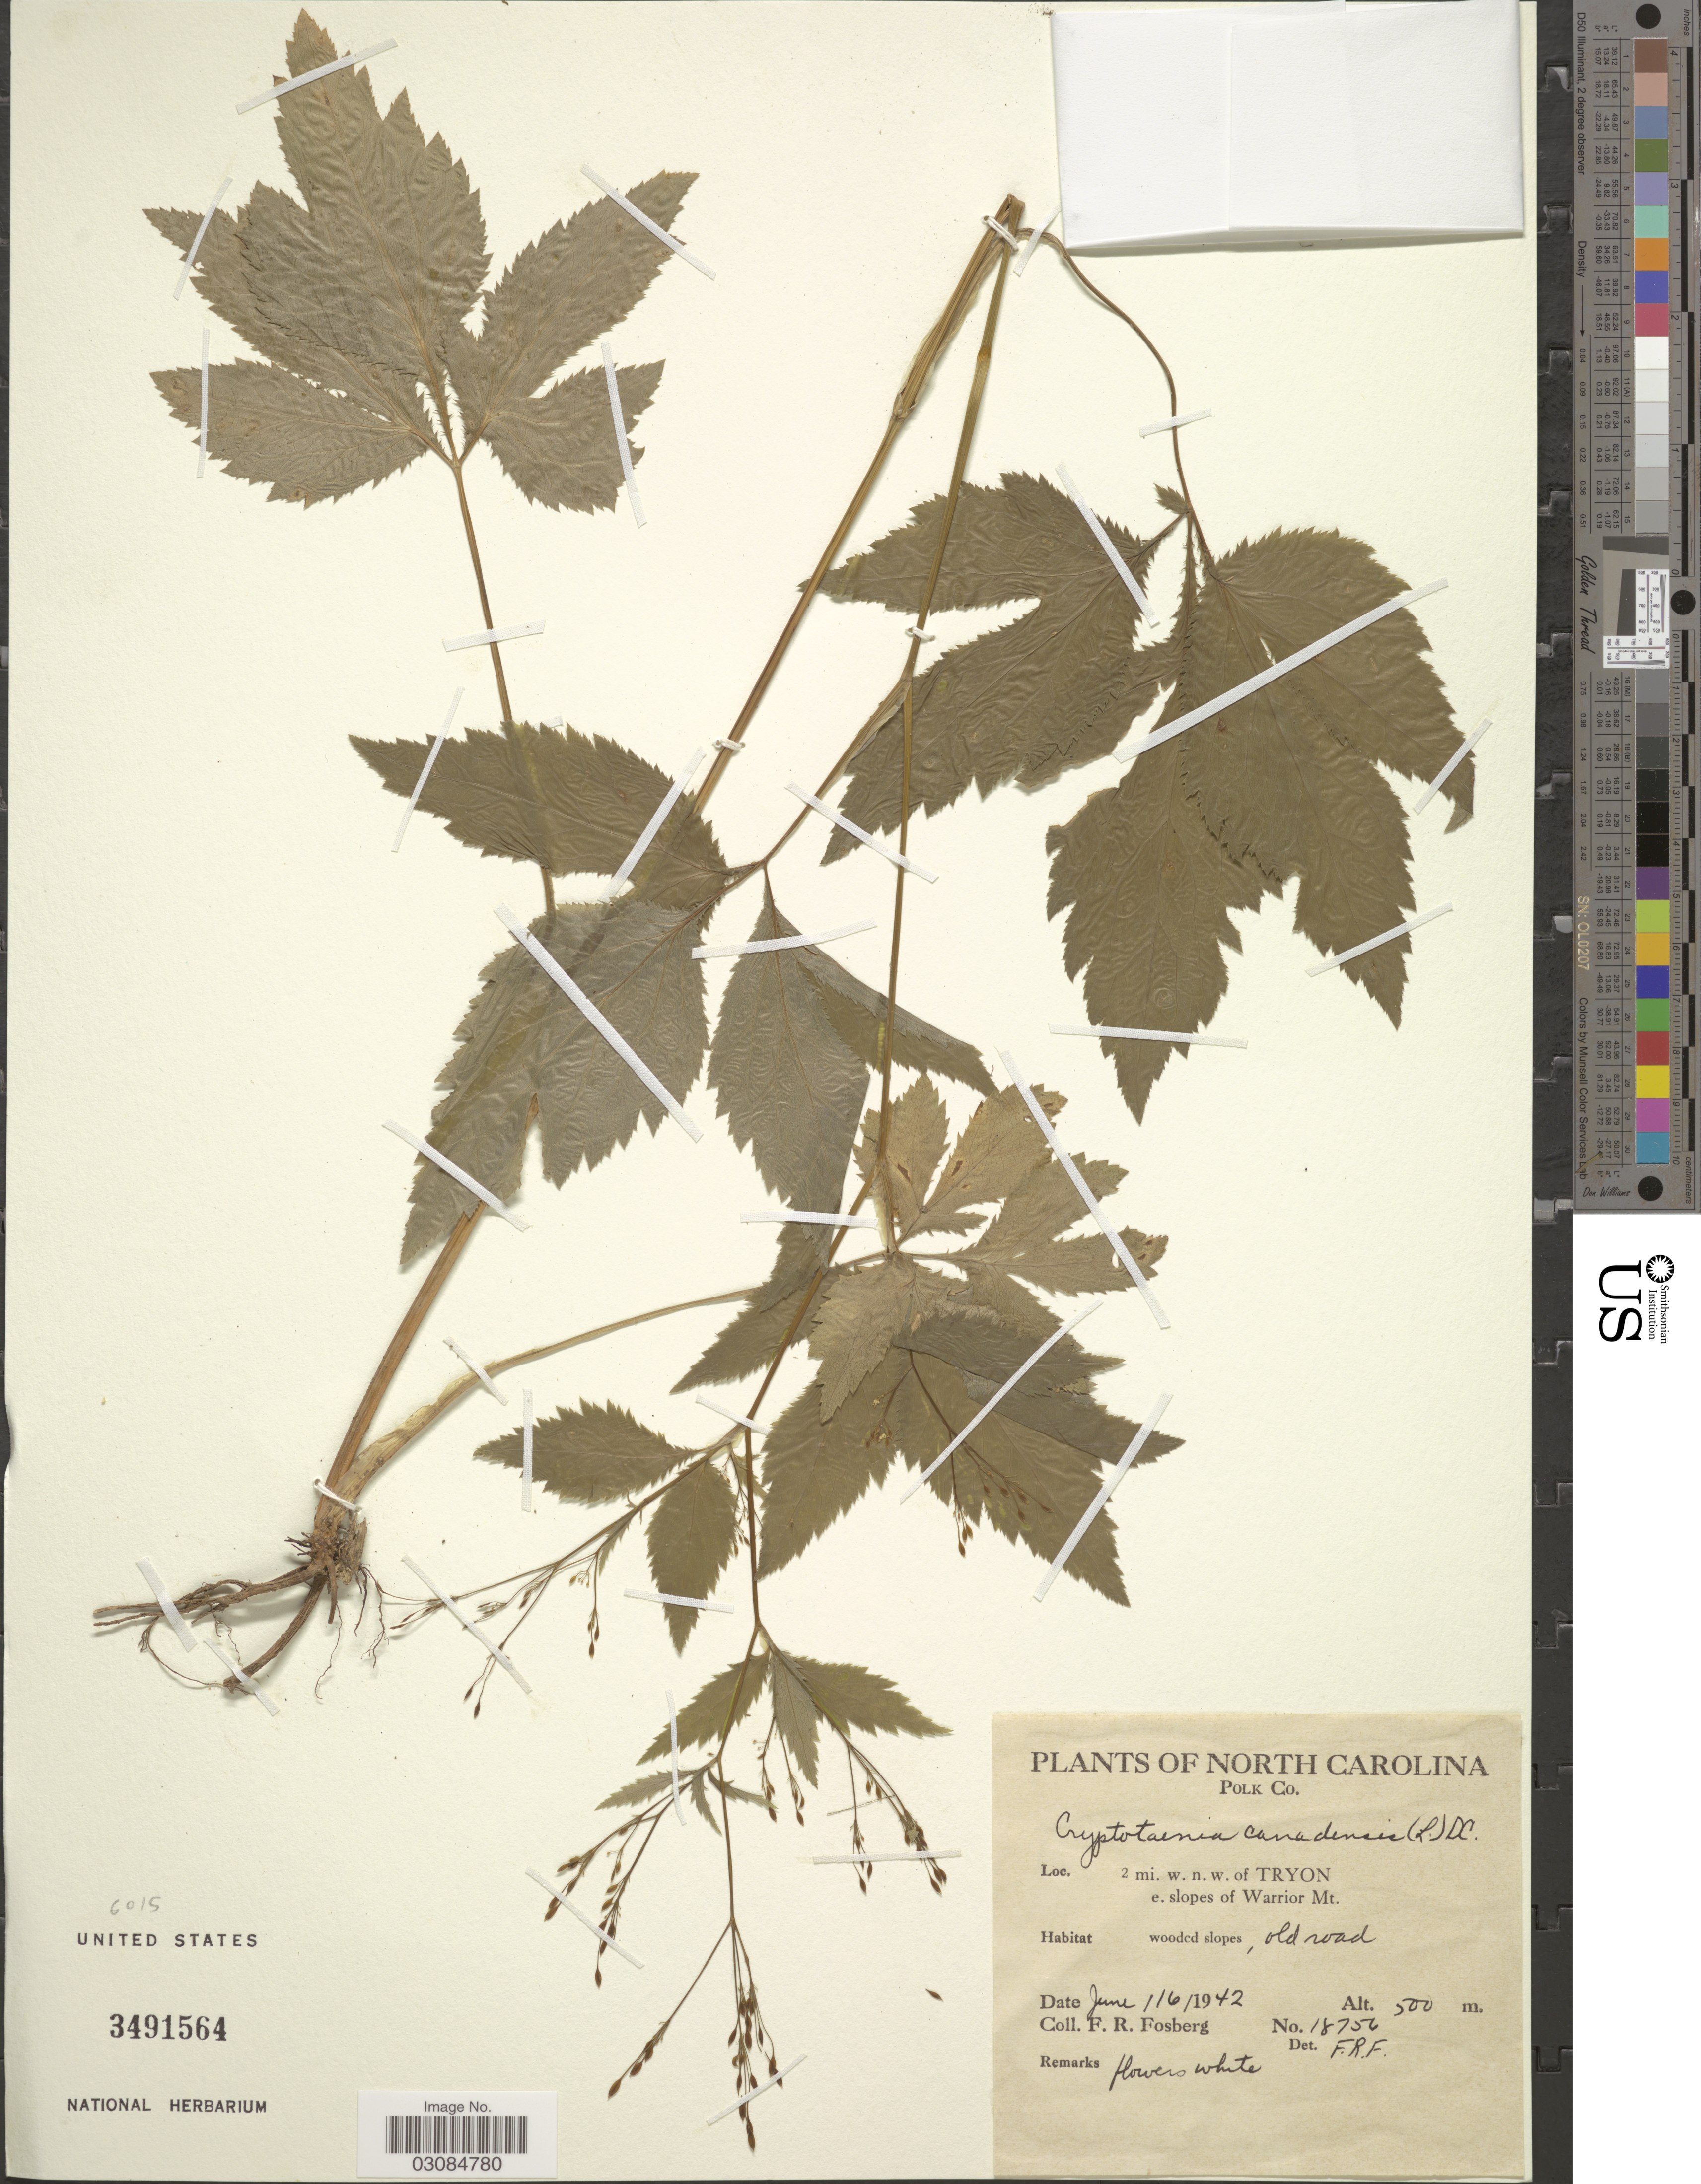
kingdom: Plantae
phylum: Tracheophyta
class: Magnoliopsida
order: Apiales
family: Apiaceae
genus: Cryptotaenia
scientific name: Cryptotaenia canadensis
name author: (L.) DC.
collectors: F. R. Fosberg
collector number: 18756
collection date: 1942-06-01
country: United States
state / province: North Carolina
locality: Polk Co., 2 mi. w.n.w. of Tryon, e. slopes of Warrior Mt.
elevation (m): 500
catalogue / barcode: US 3491564